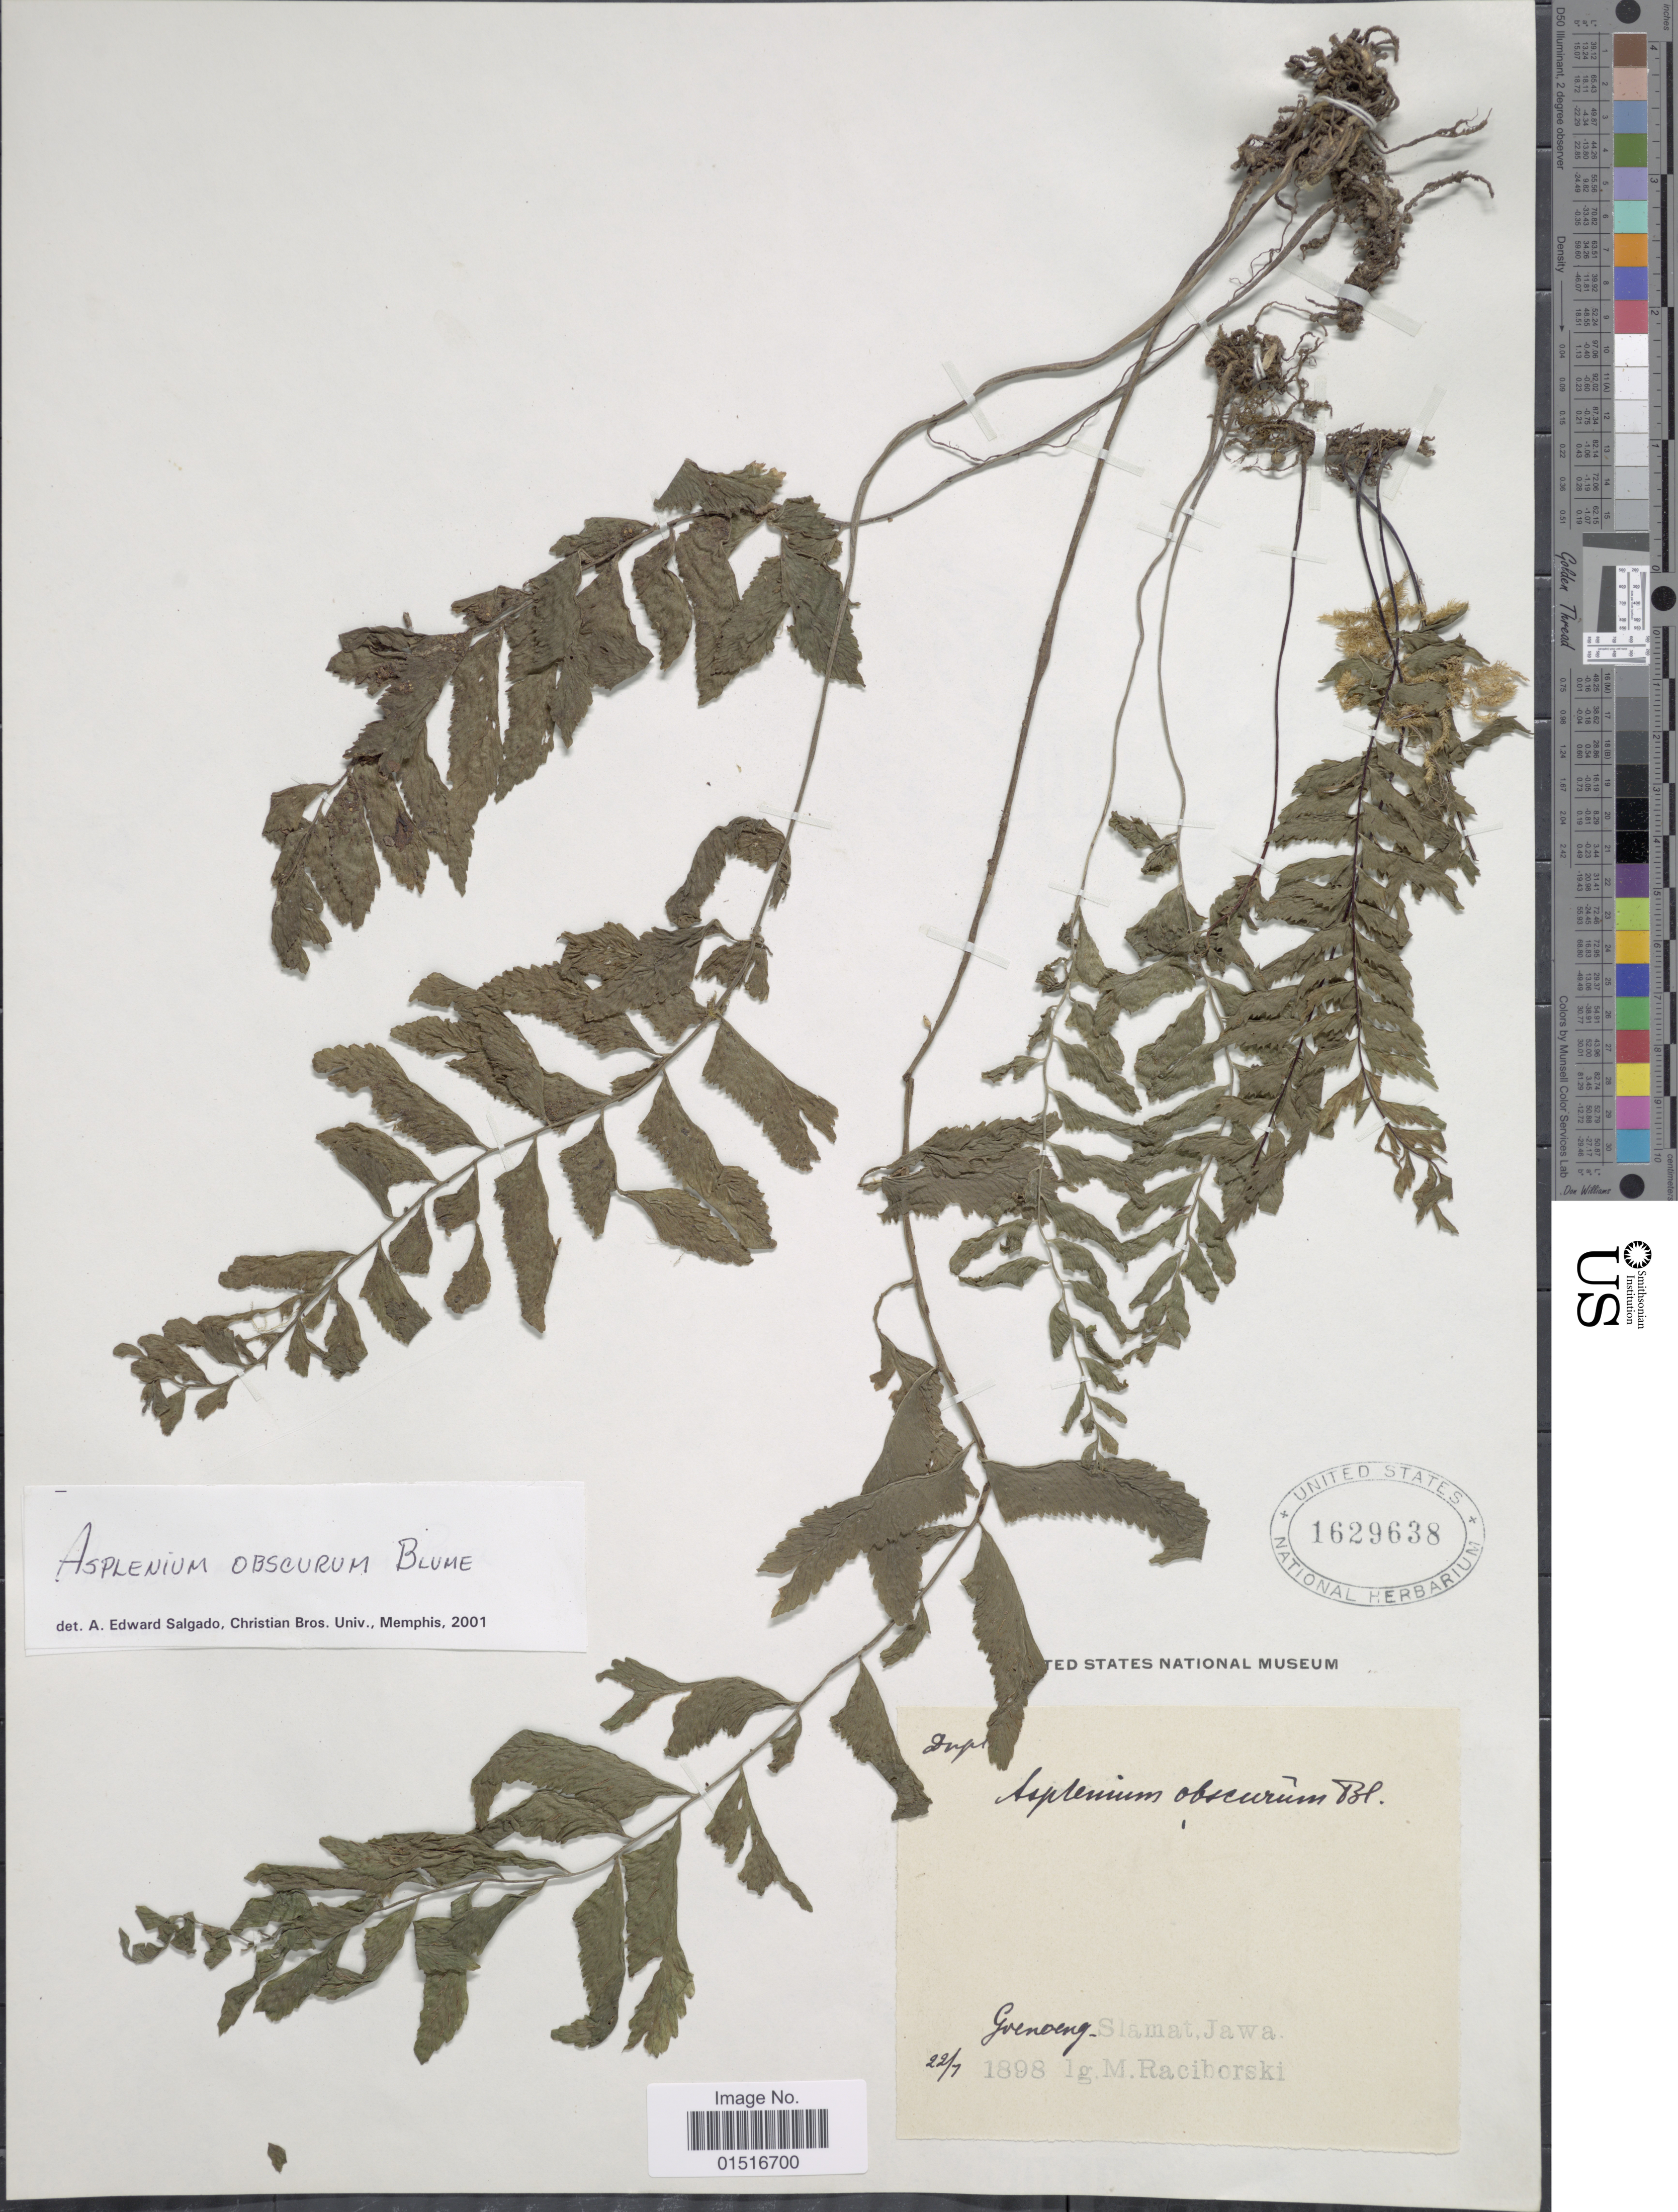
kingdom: Plantae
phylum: Tracheophyta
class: Polypodiopsida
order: Polypodiales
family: Aspleniaceae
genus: Asplenium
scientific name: Asplenium obscurum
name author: Blume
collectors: M. Raciborski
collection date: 1898-07-22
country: Indonesia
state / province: Java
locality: Goenoeng_ Slamat, Jawa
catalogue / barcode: US 1629638